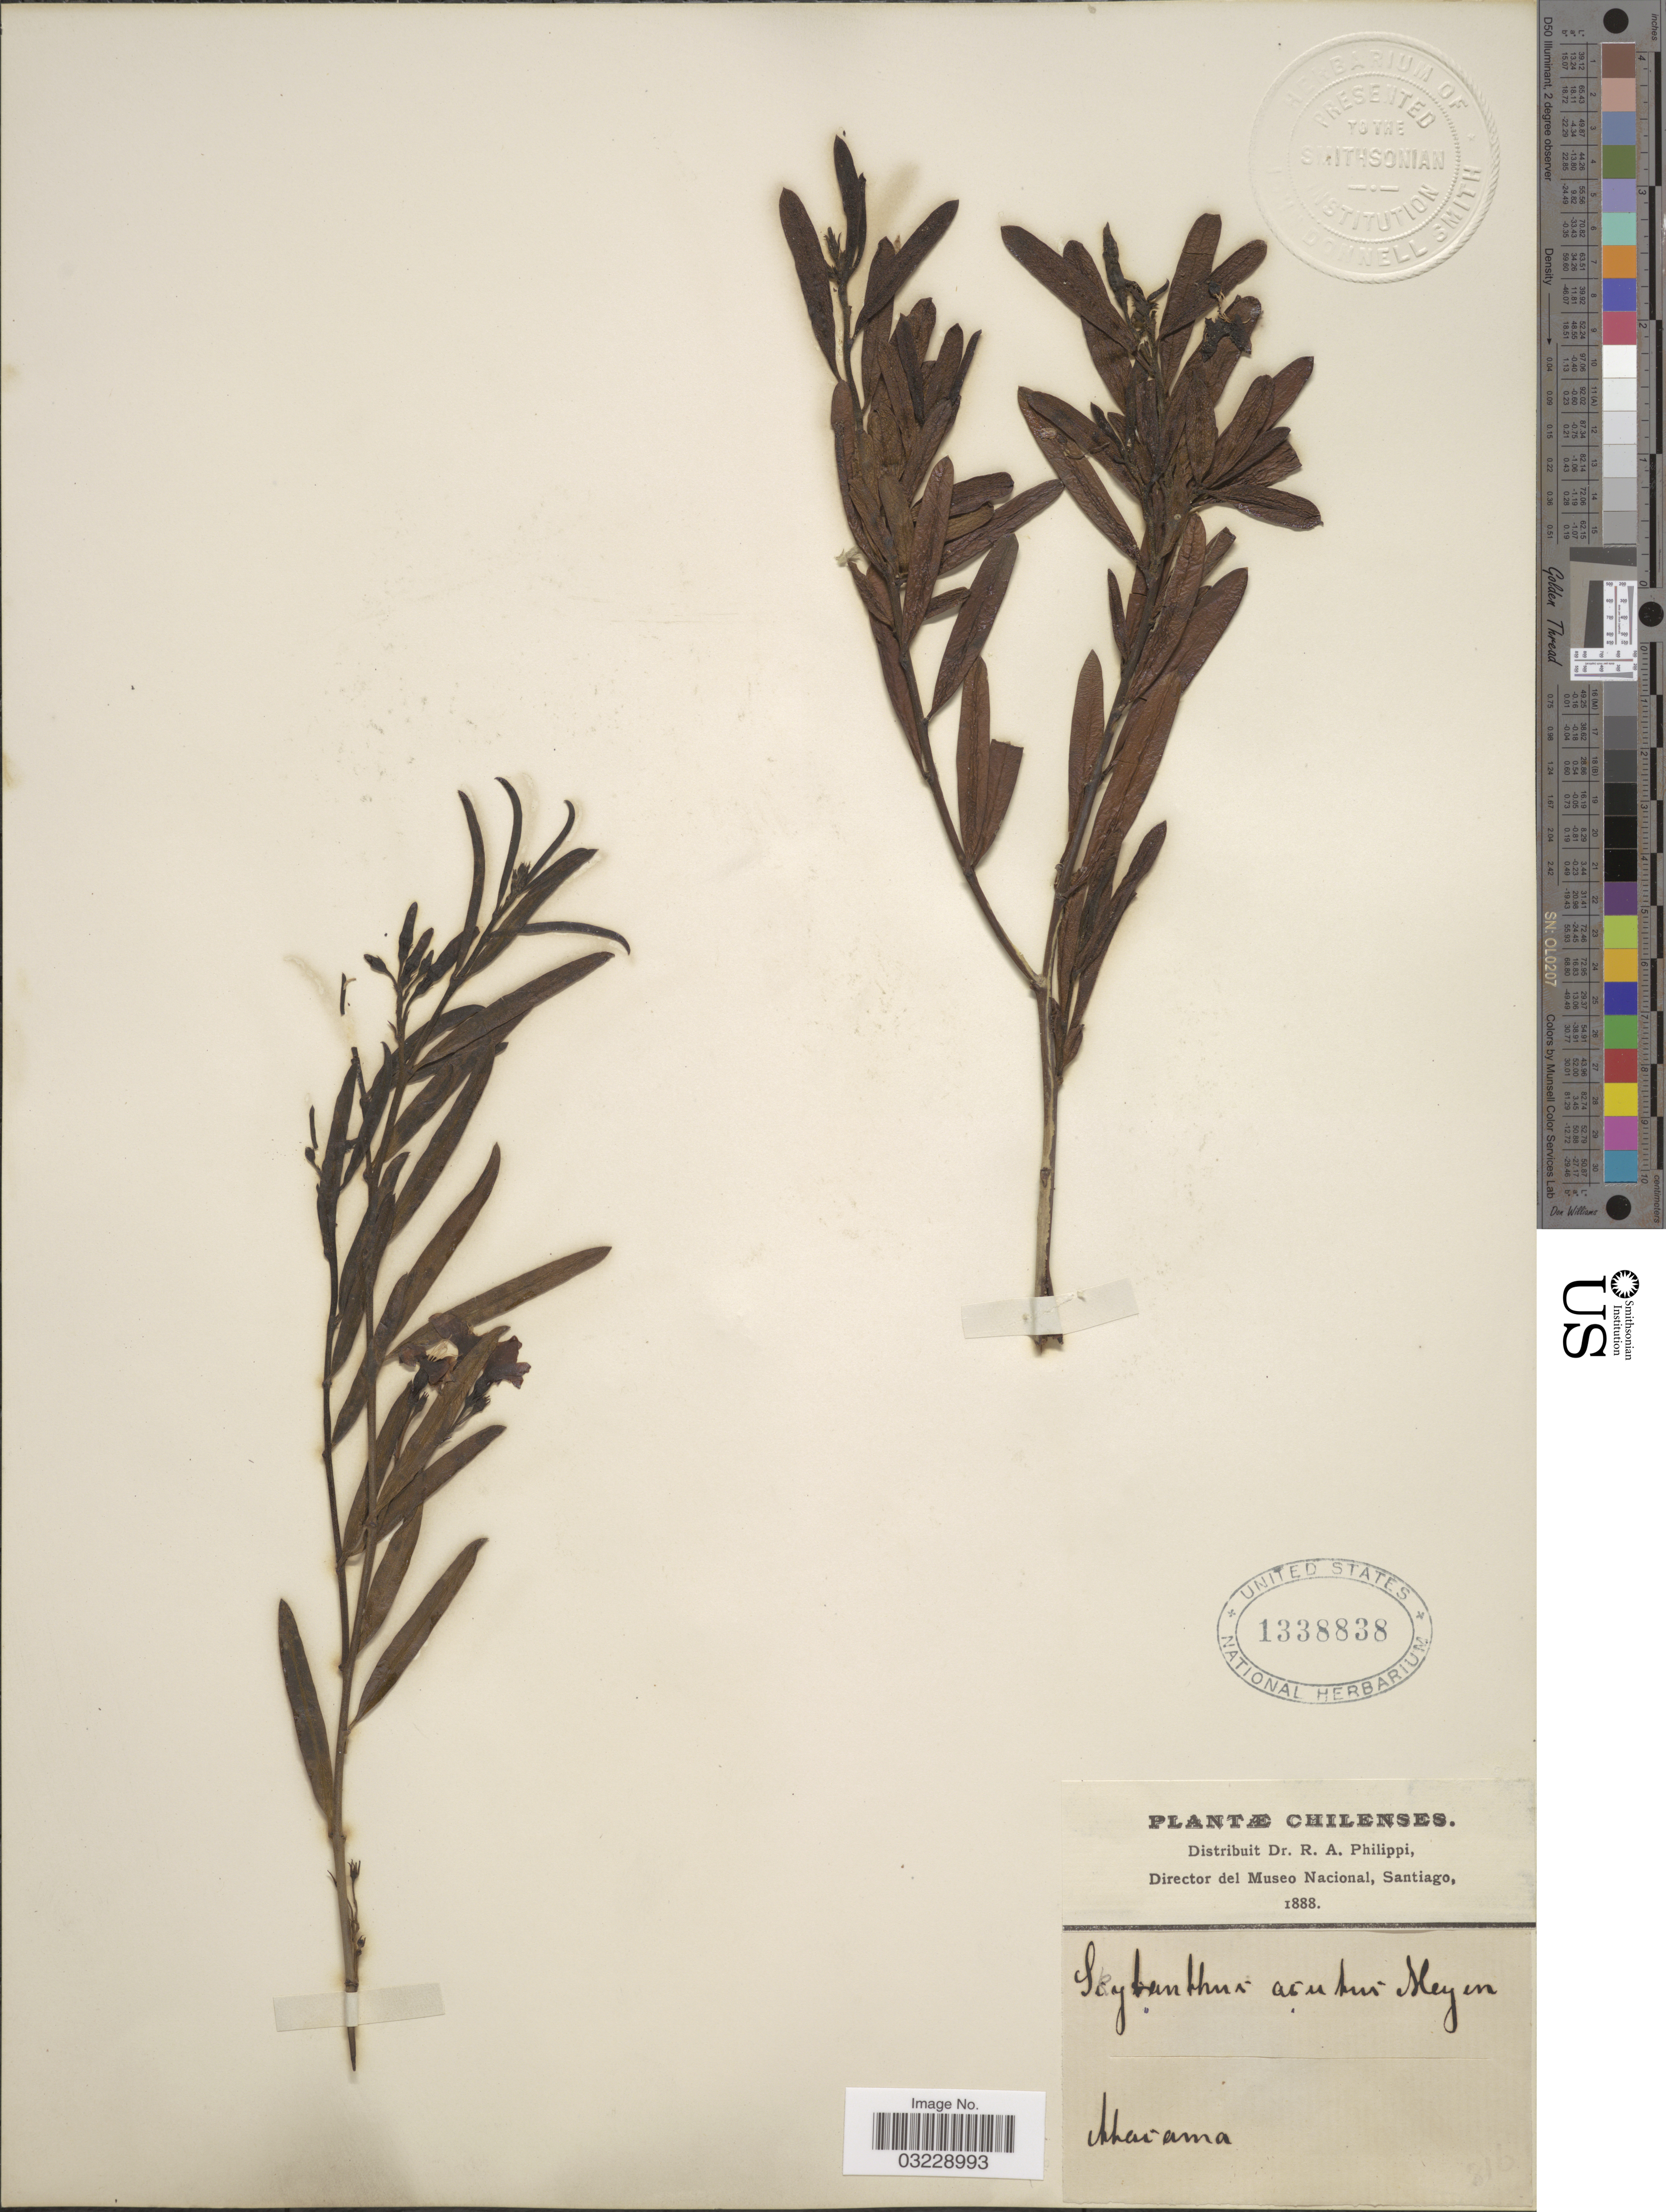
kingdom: Plantae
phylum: Tracheophyta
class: Magnoliopsida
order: Gentianales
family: Apocynaceae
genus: Skytanthus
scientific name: Skytanthus acutus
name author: Meyen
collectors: ex. herb. R.A. Philippi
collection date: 1888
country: Chile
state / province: Atacama (III)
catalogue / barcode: US 1338838